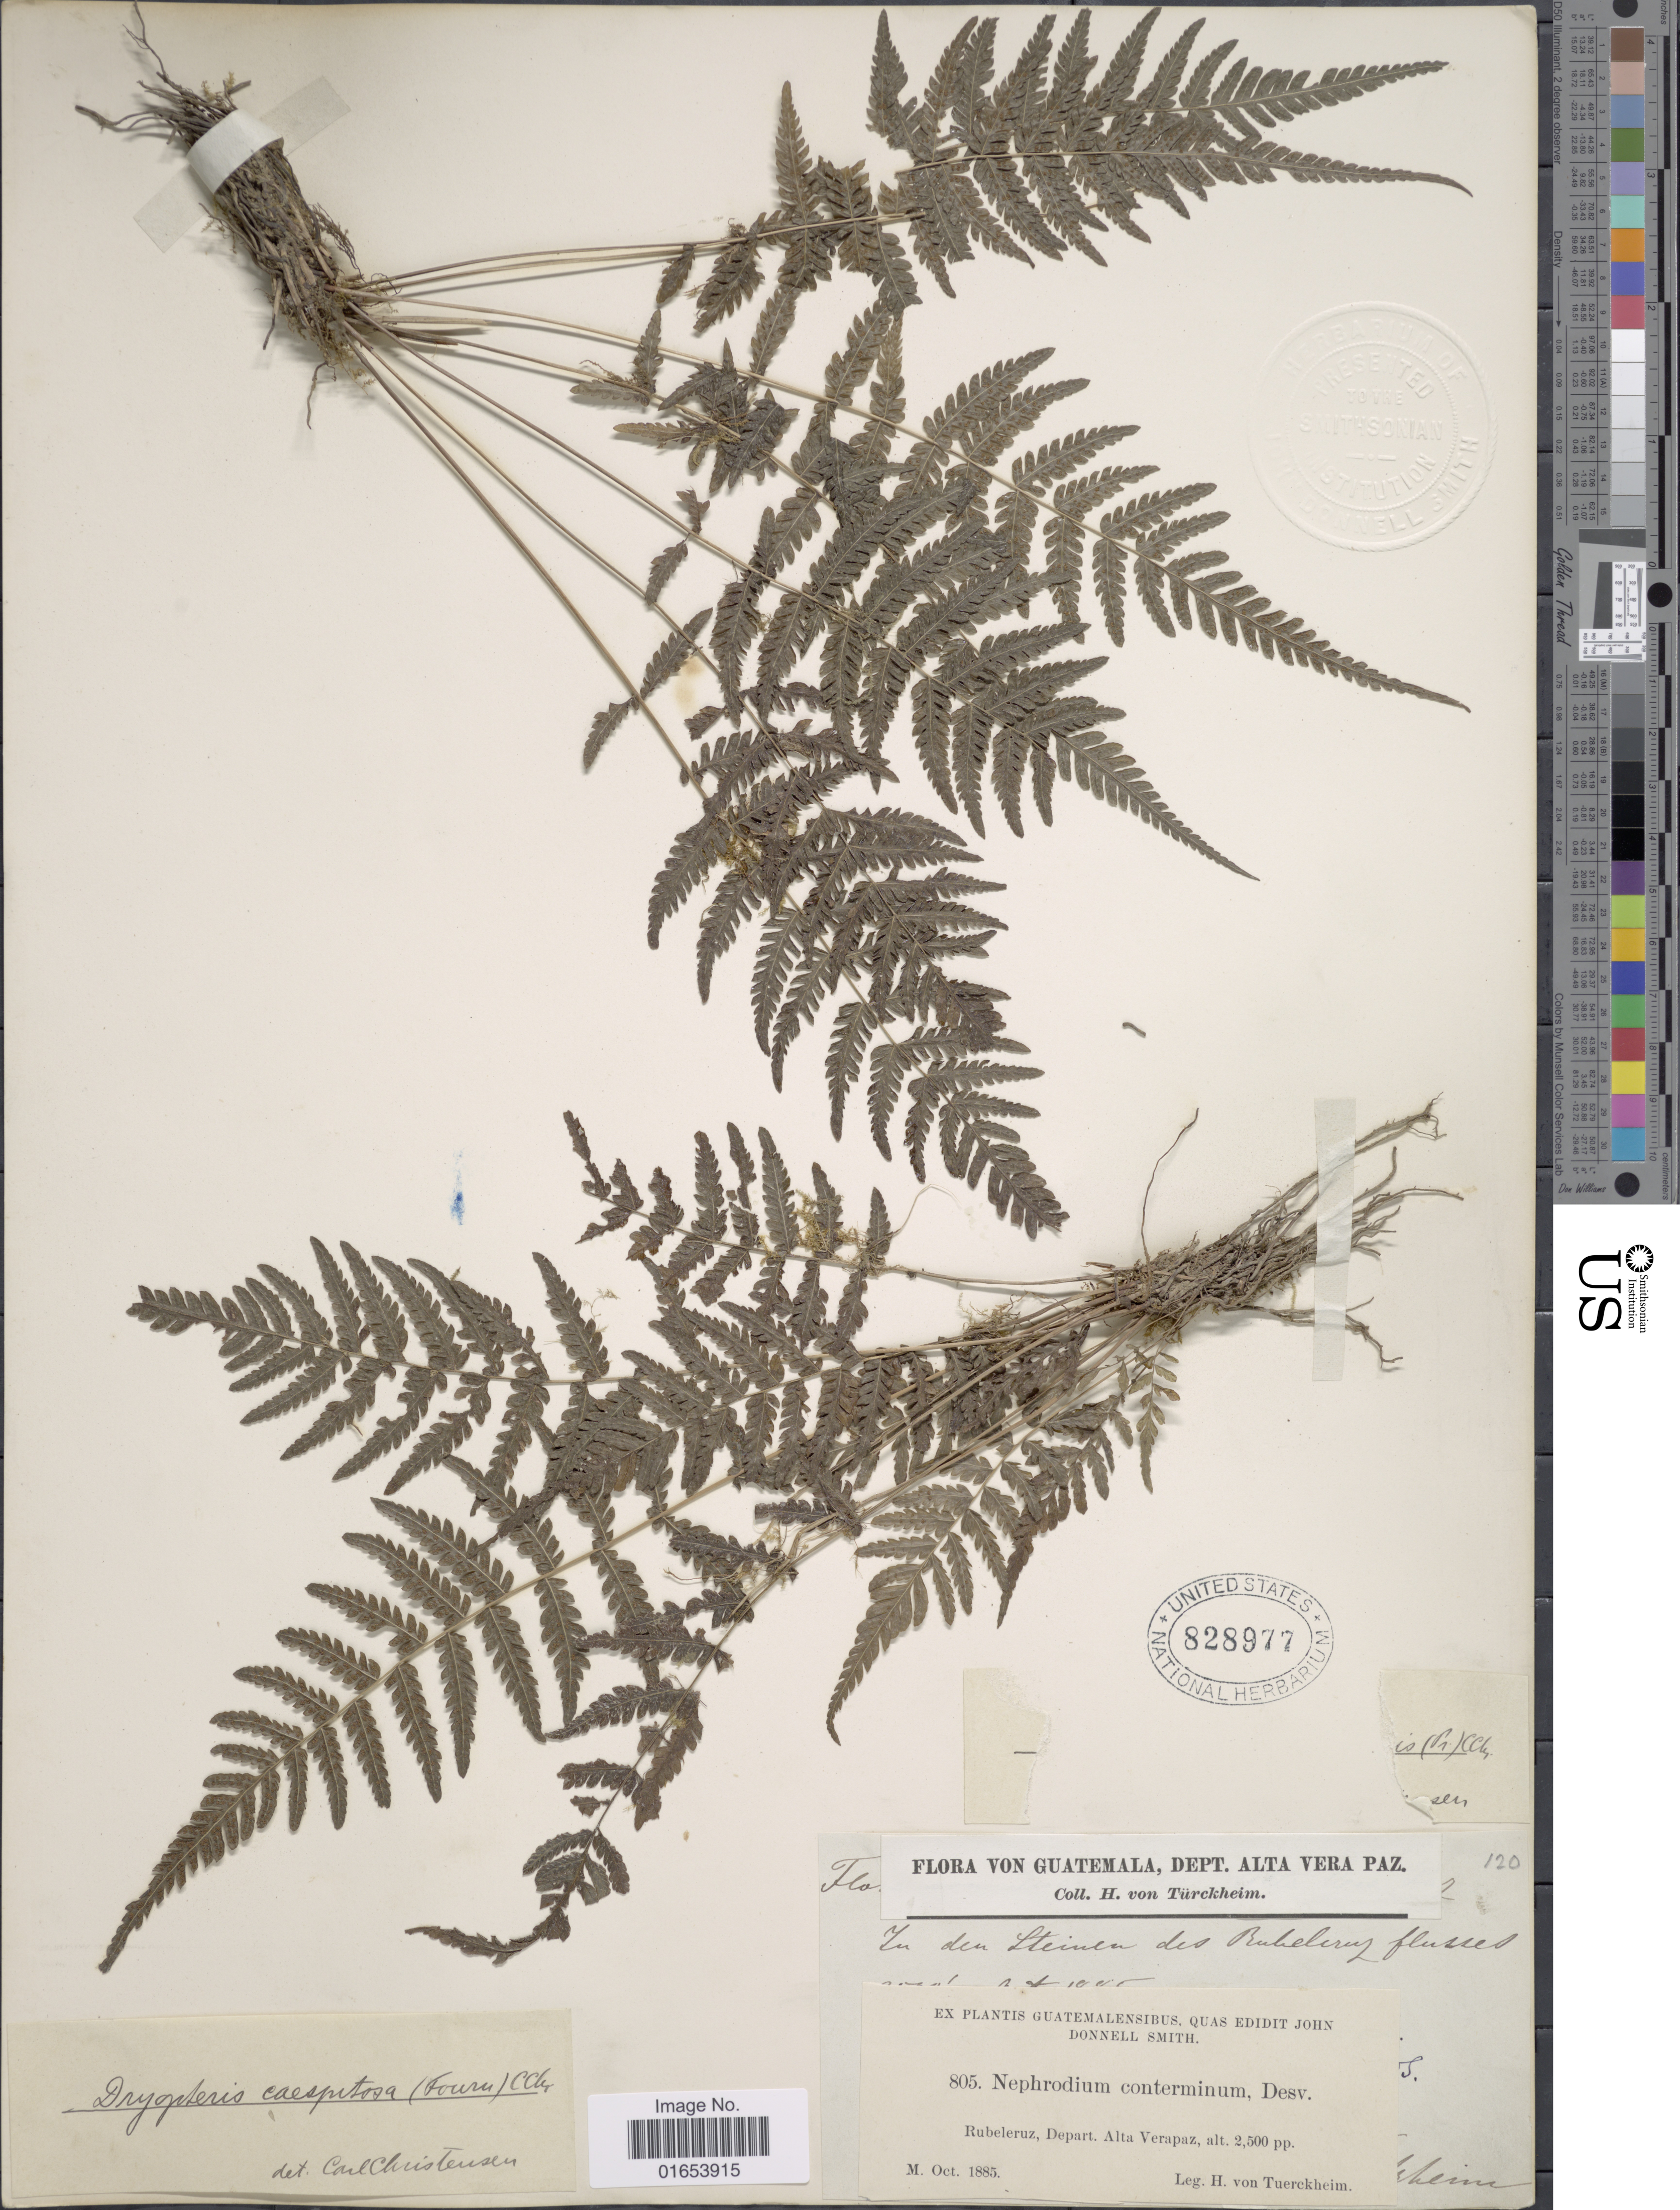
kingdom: Plantae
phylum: Tracheophyta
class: Polypodiopsida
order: Polypodiales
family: Thelypteridaceae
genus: Goniopteris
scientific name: Goniopteris blanda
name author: (Fée) Salino & T.E. Almeida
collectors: H. von Tuerckheim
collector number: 805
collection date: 1885-10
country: Guatemala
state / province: Alta Verapaz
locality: Guatemala, Dept. Alta Verapaz, Rubeleruz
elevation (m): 762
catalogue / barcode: US 828977